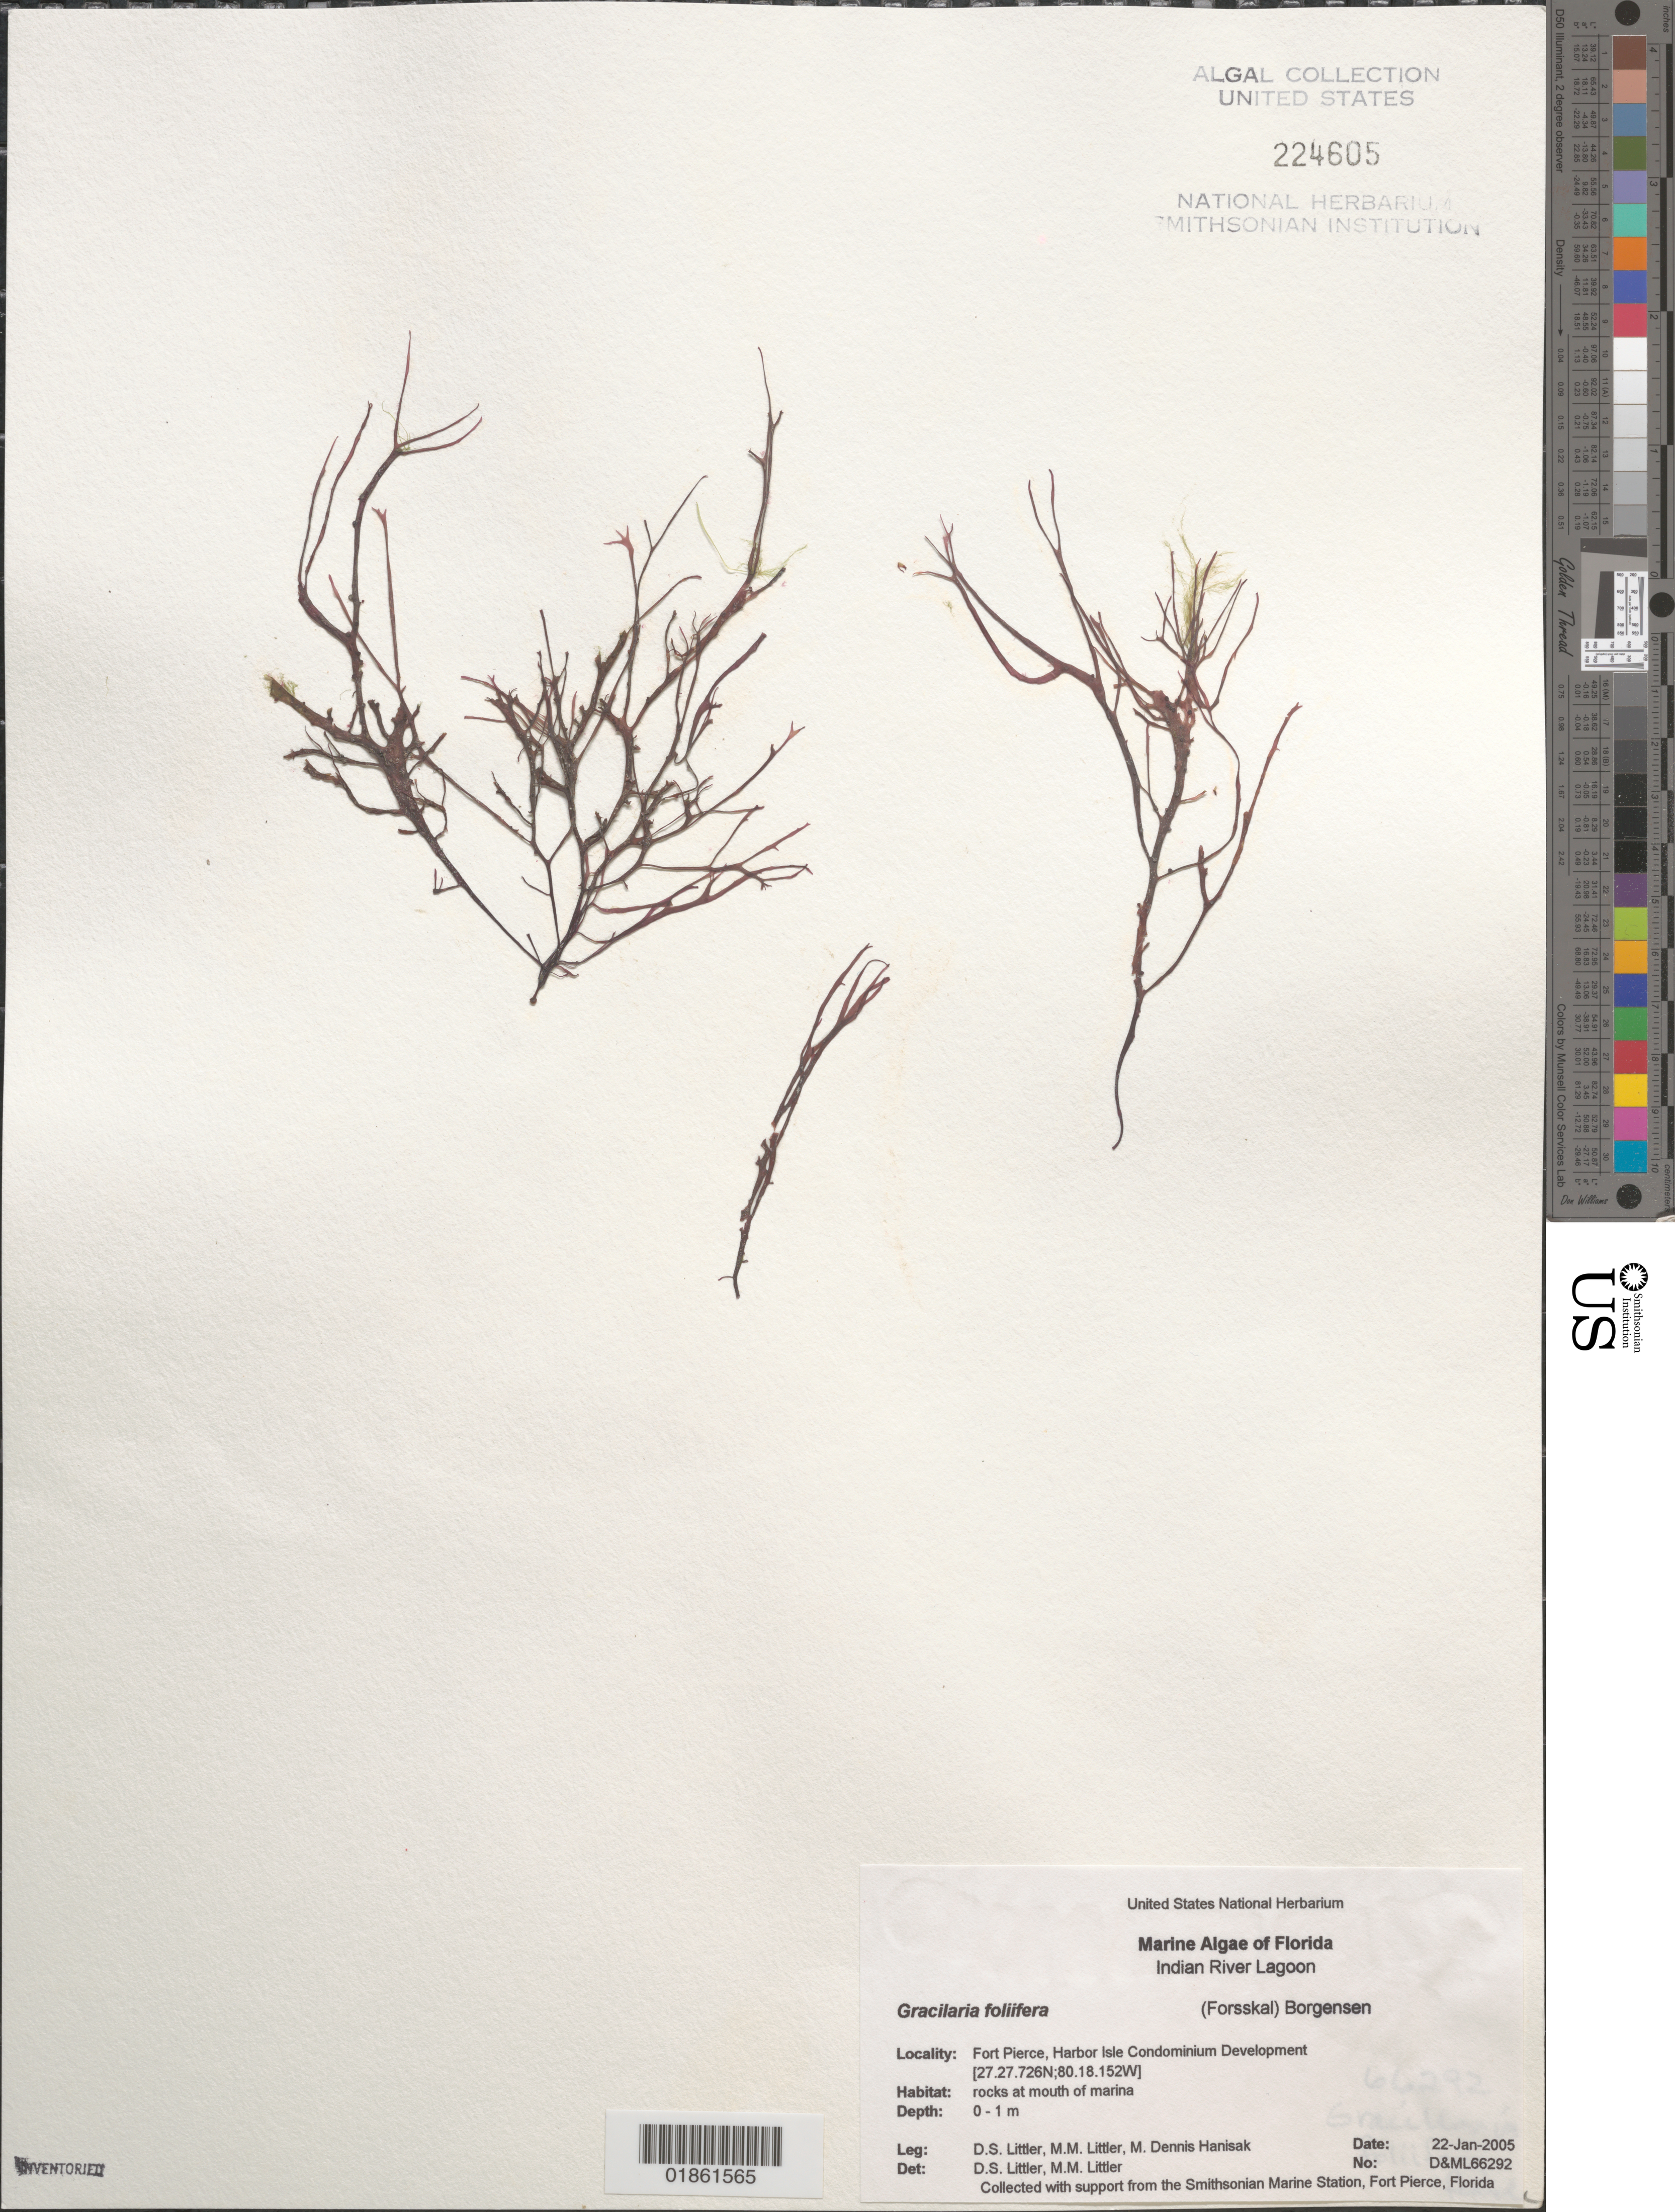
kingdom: Plantae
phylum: Rhodophyta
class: Florideophyceae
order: Gracilariales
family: Gracilariaceae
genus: Gracilaria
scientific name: Gracilaria foliifera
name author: (Forssk.) Børgesen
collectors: D. S. Littler & M. Hanisak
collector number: D&ML66292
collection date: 2005-01-22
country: United States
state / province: Florida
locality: Indian River Lagoon. Fort Pierce, Harbor Isle Condominium Development.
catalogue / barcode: US 224605